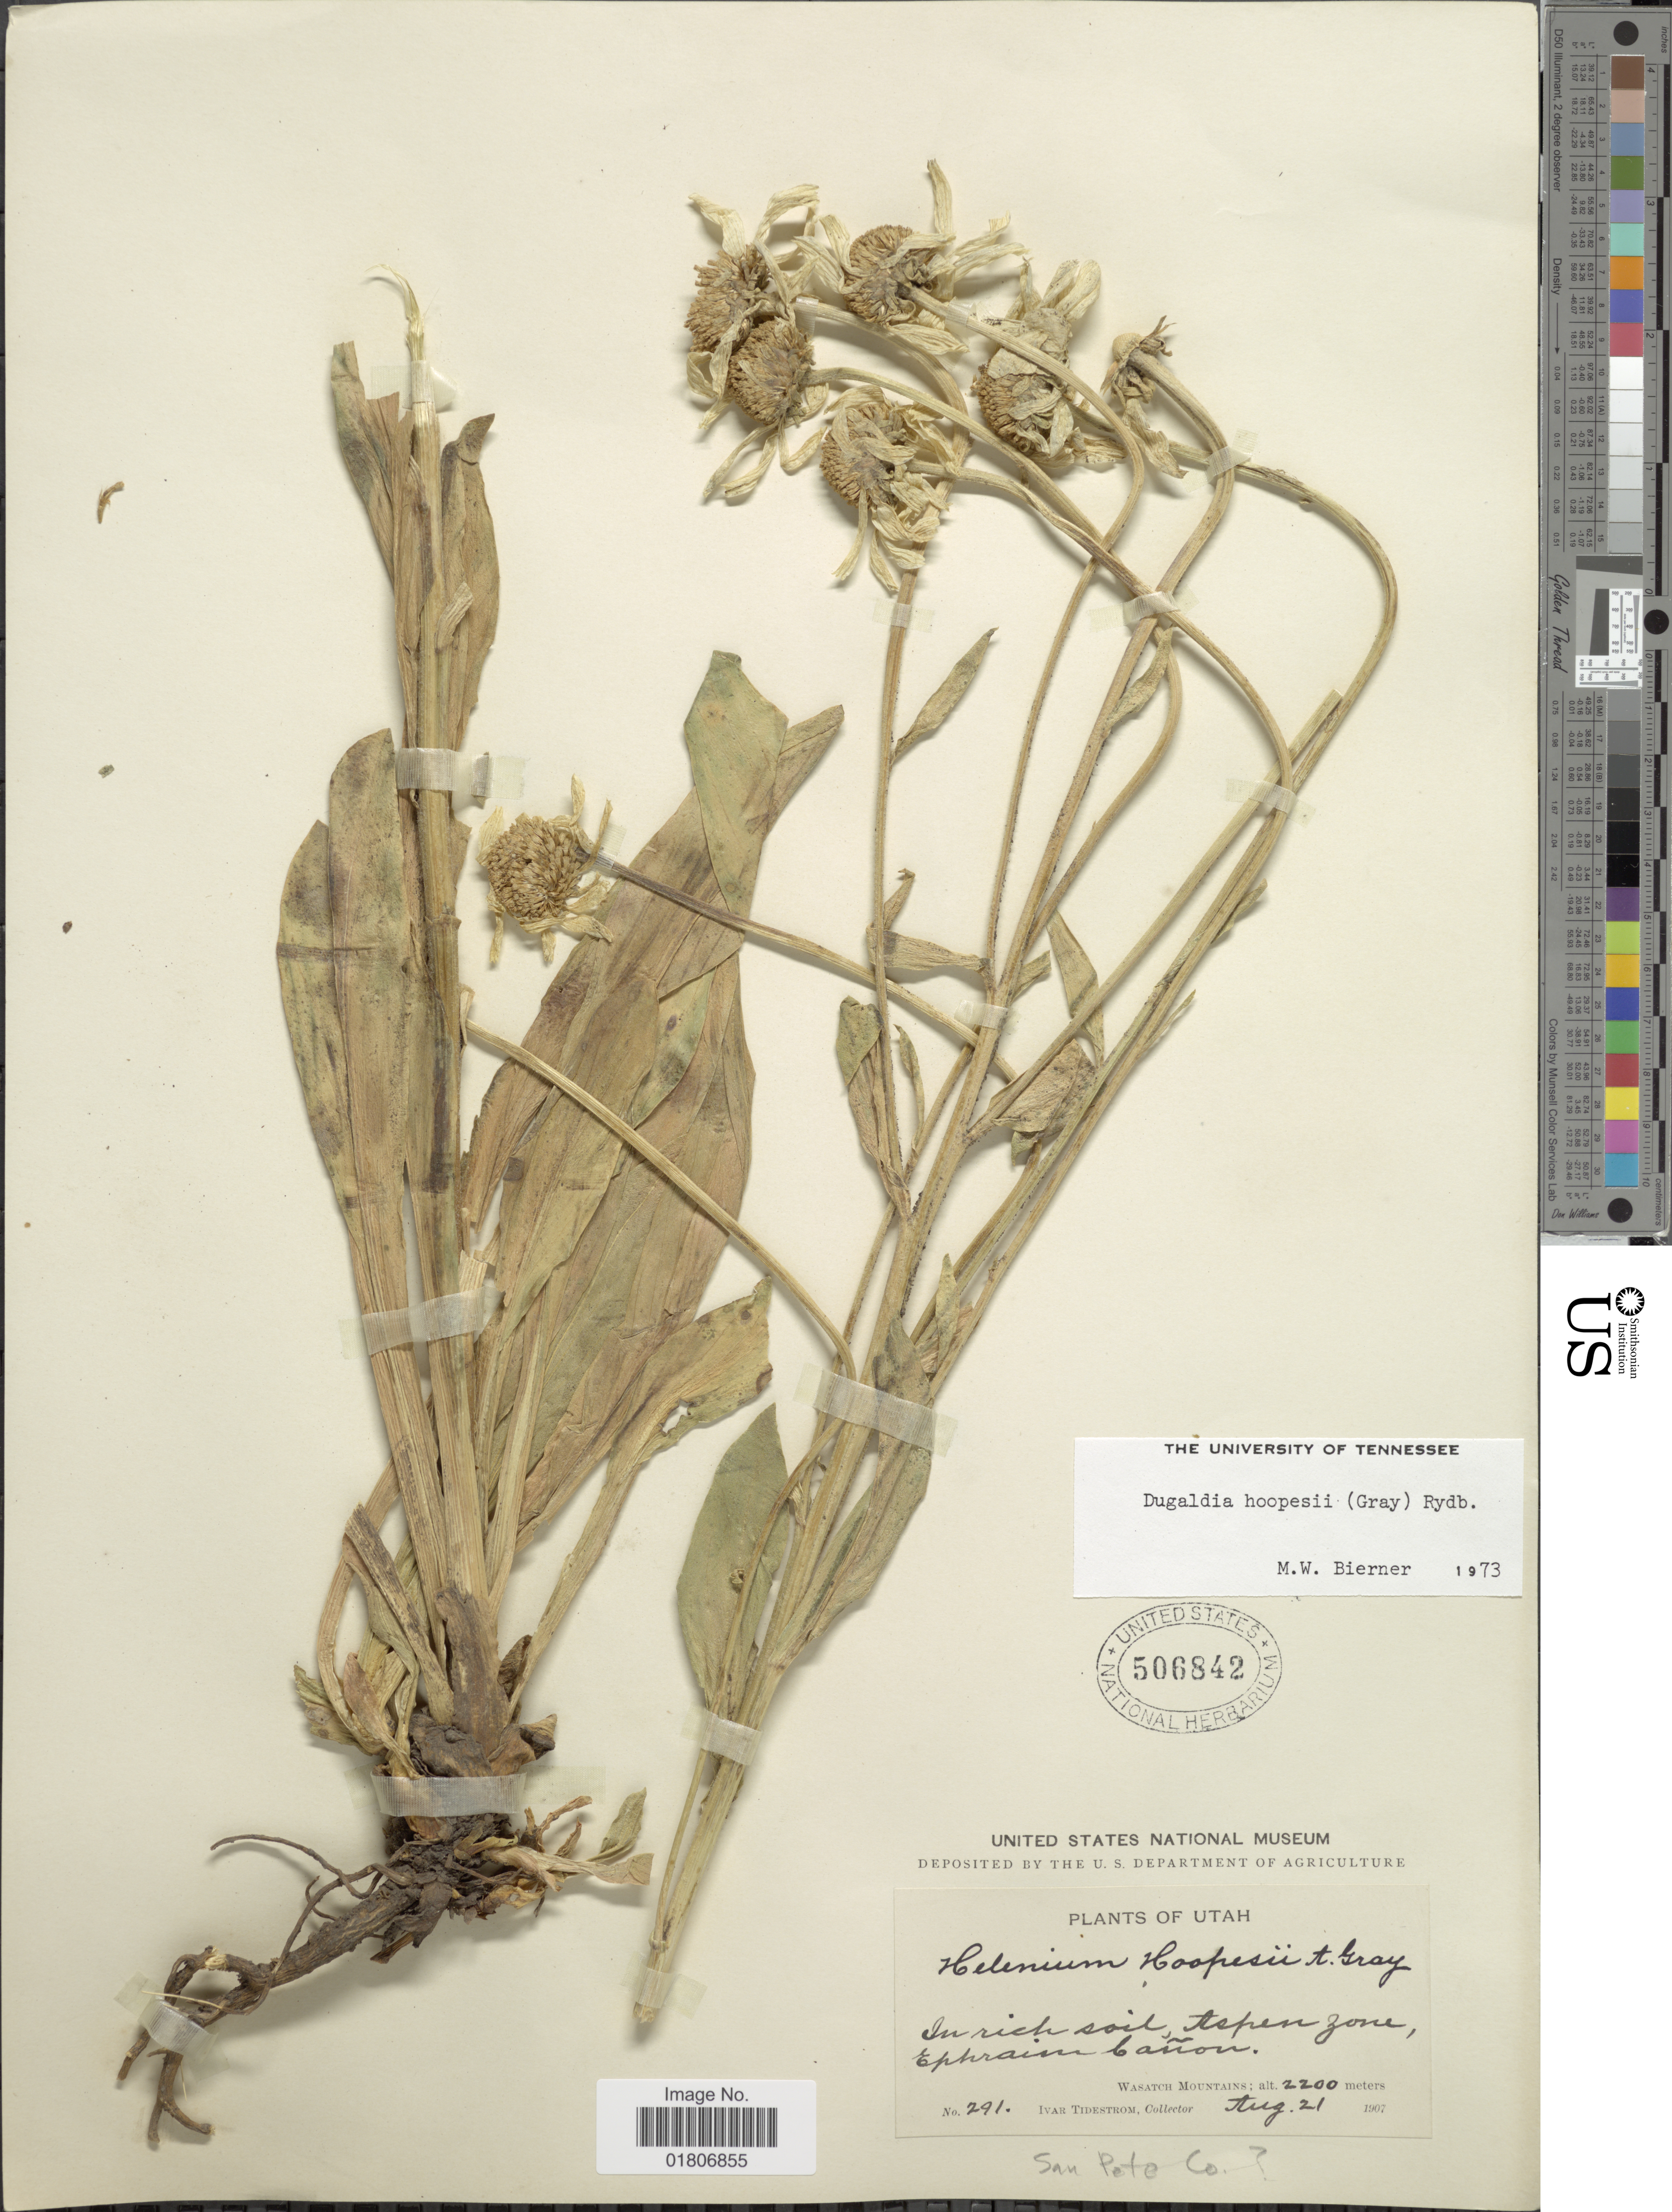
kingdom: Plantae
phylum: Tracheophyta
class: Magnoliopsida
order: Asterales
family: Asteraceae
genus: Dugaldia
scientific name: Dugaldia hoopesii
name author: (A. Gray) Rydb.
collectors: I. F. Tidestrom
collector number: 291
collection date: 1907-08-21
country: United States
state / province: Utah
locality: In rich soil, Aspen Zone, Ephraim Cañon. Wasatch Mountains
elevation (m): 2200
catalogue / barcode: US 506842